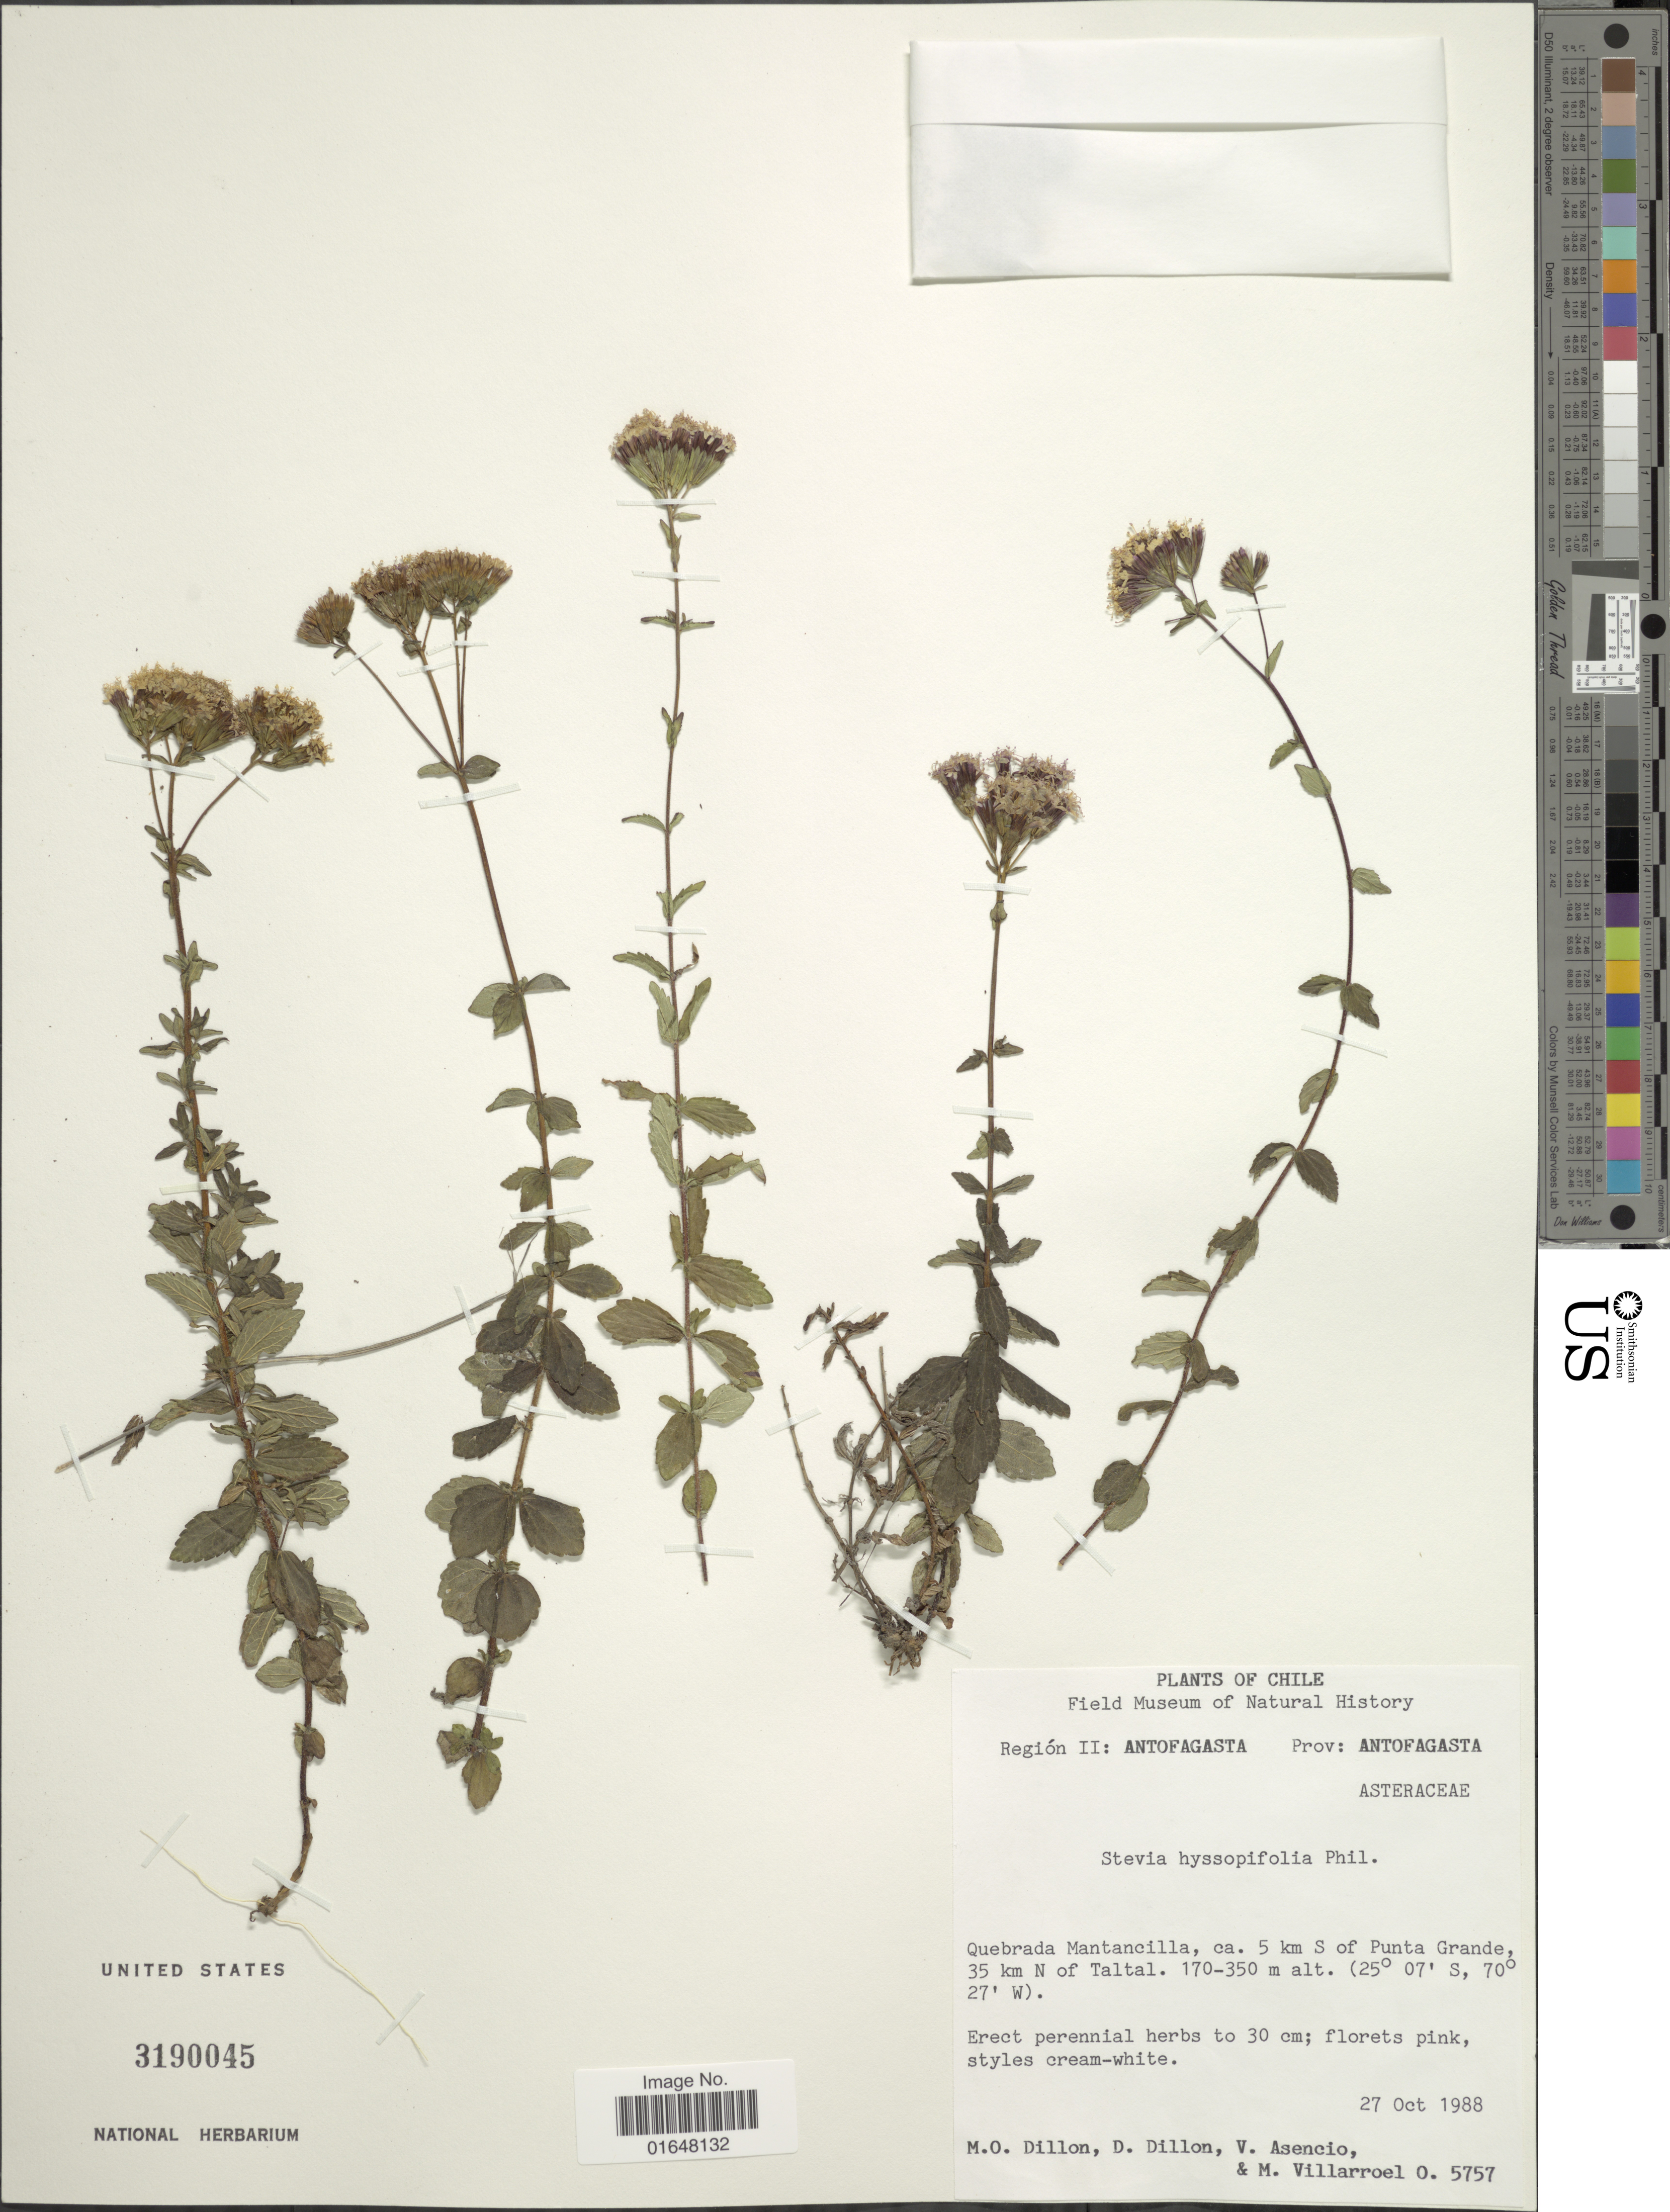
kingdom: Plantae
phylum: Tracheophyta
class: Magnoliopsida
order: Asterales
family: Asteraceae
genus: Stevia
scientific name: Stevia hyssopifolia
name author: Cav.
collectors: M. O. Dillon, D. Dillon, V. Asencio & M. Villarroel O.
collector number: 5757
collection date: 1988-10-27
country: Chile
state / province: Antofagasta (II)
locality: Region 2 Antofagasta, Quebrada Mantancilla, ca 5 km S of Punta Grande 35 km N of Taltal.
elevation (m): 170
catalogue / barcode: US 3190045